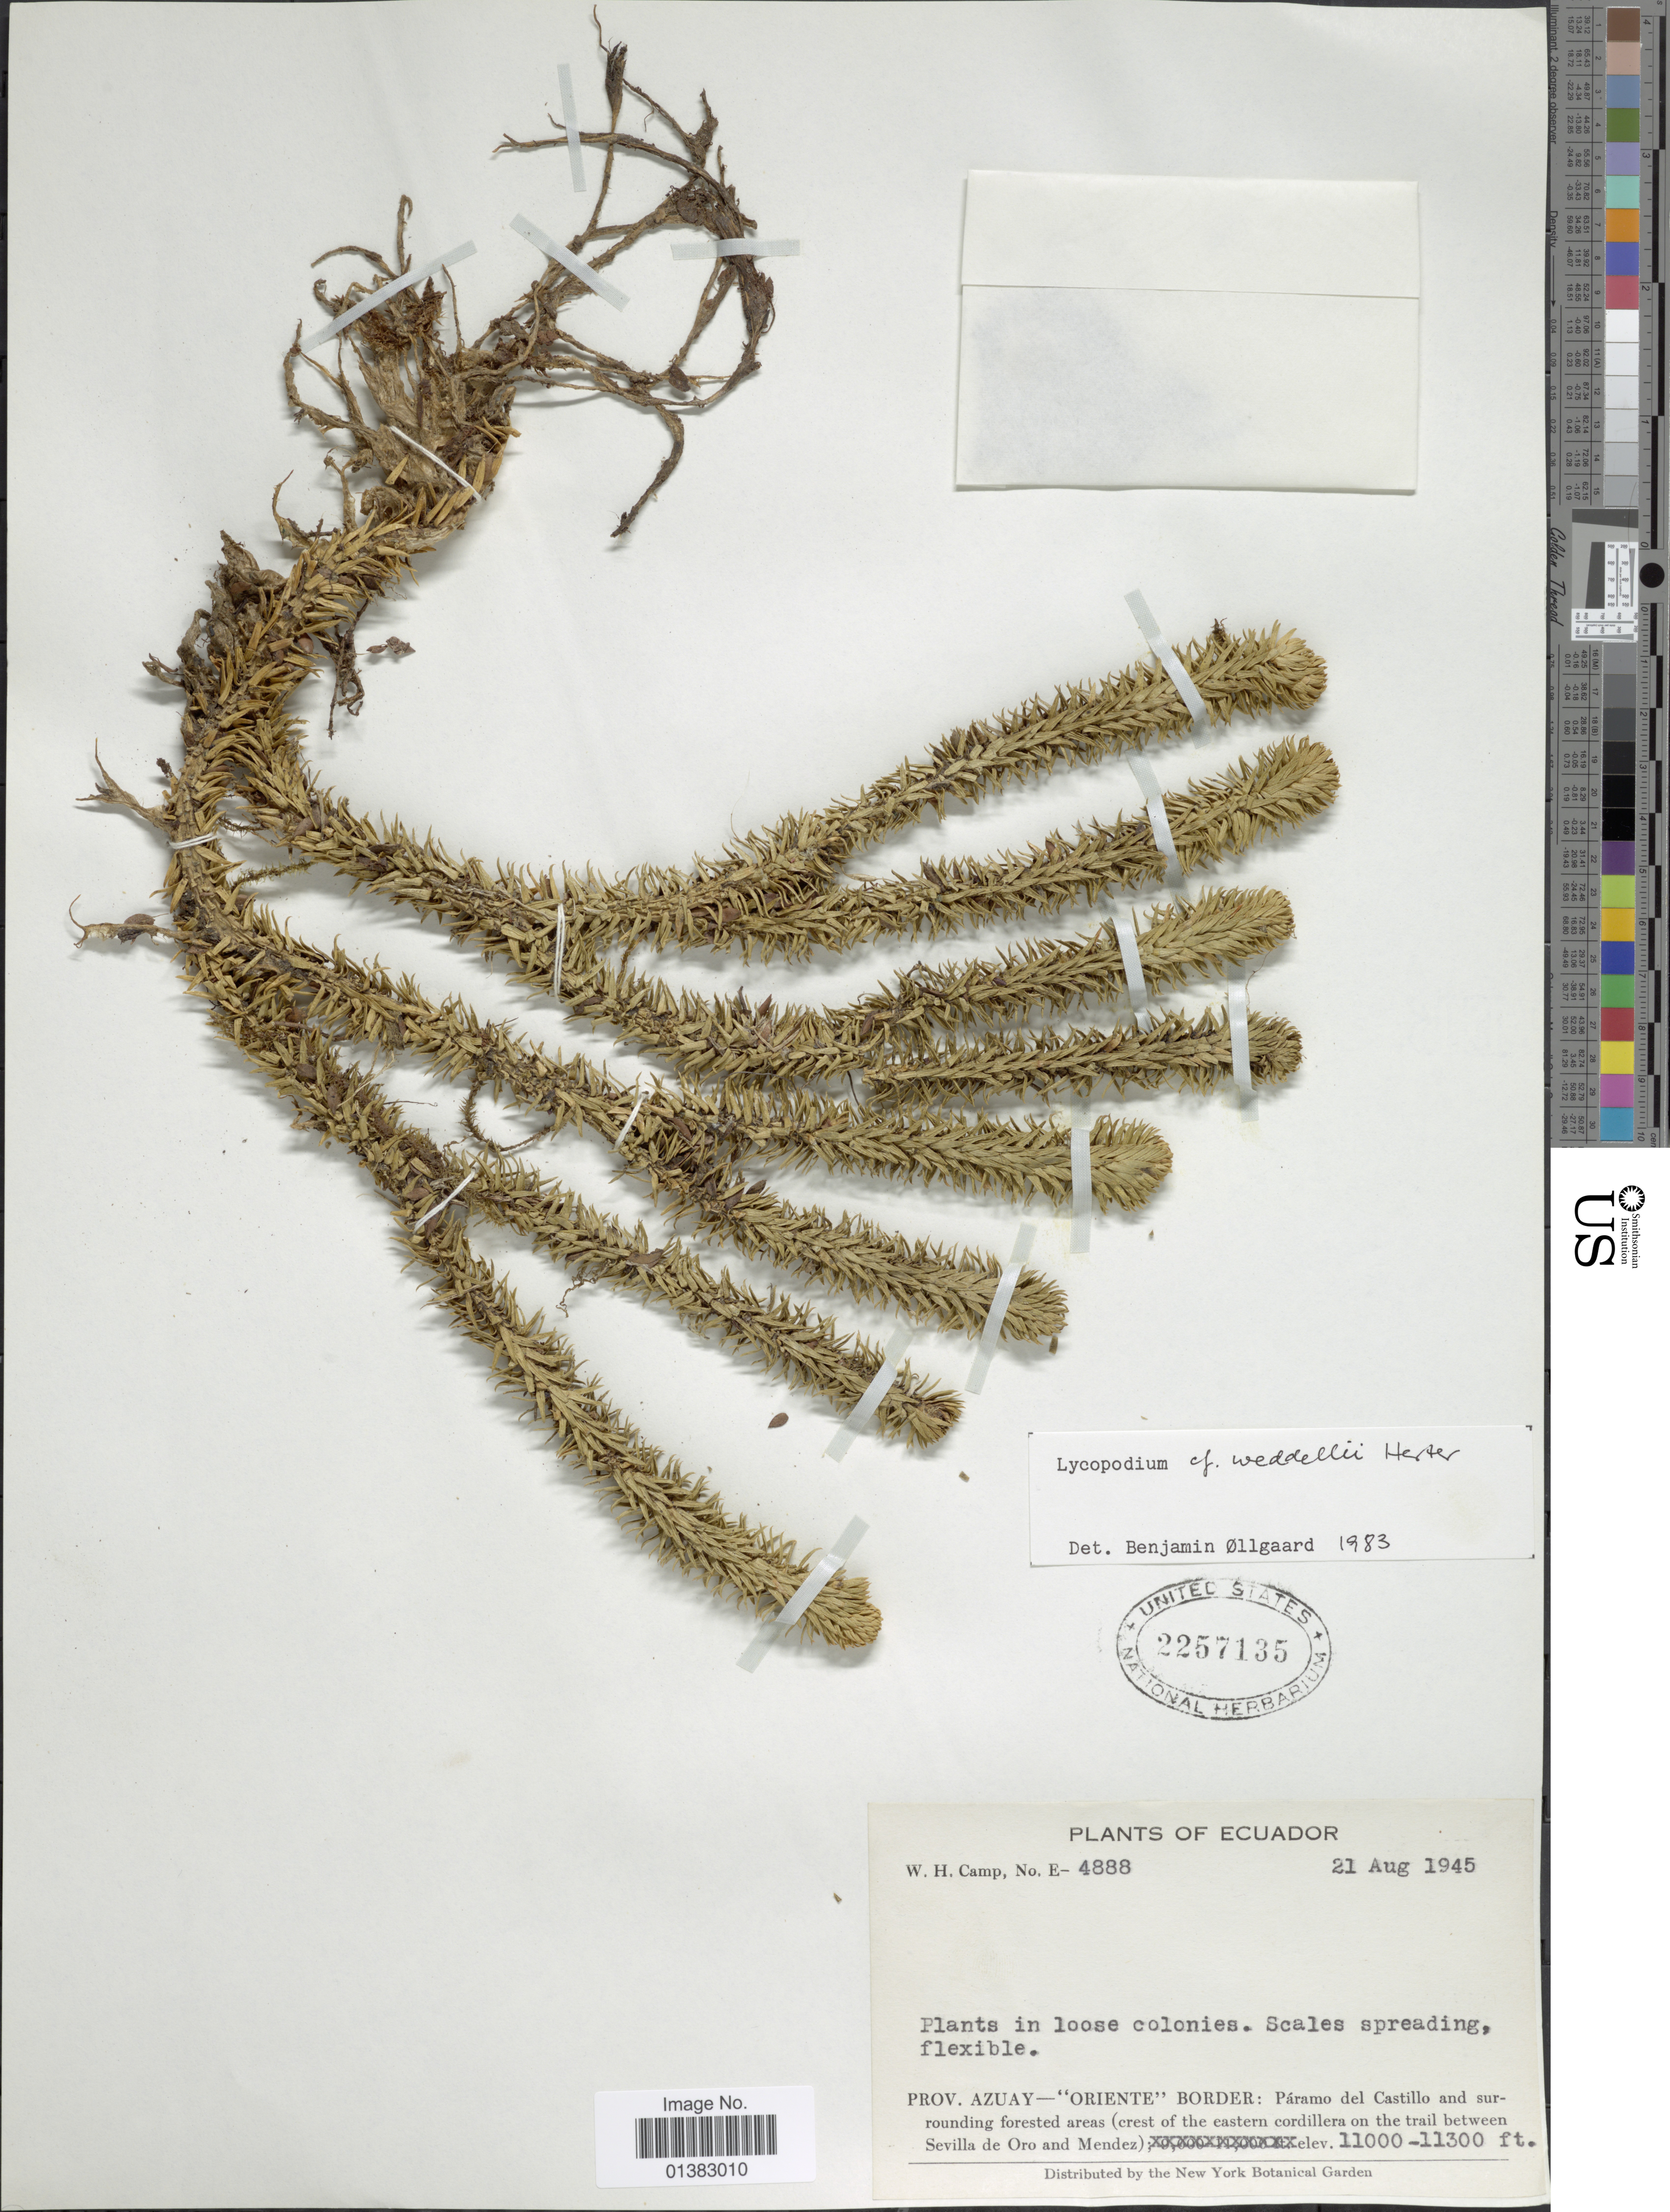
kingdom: Plantae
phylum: Tracheophyta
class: Lycopodiopsida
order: Lycopodiales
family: Lycopodiaceae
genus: Phlegmariurus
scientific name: Phlegmariurus weddellii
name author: (Herter) B. Øllg.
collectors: W. H. Camp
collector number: E-4888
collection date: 1945-08-21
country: Ecuador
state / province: Azuay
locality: Oriente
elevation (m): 3353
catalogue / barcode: US 2257135